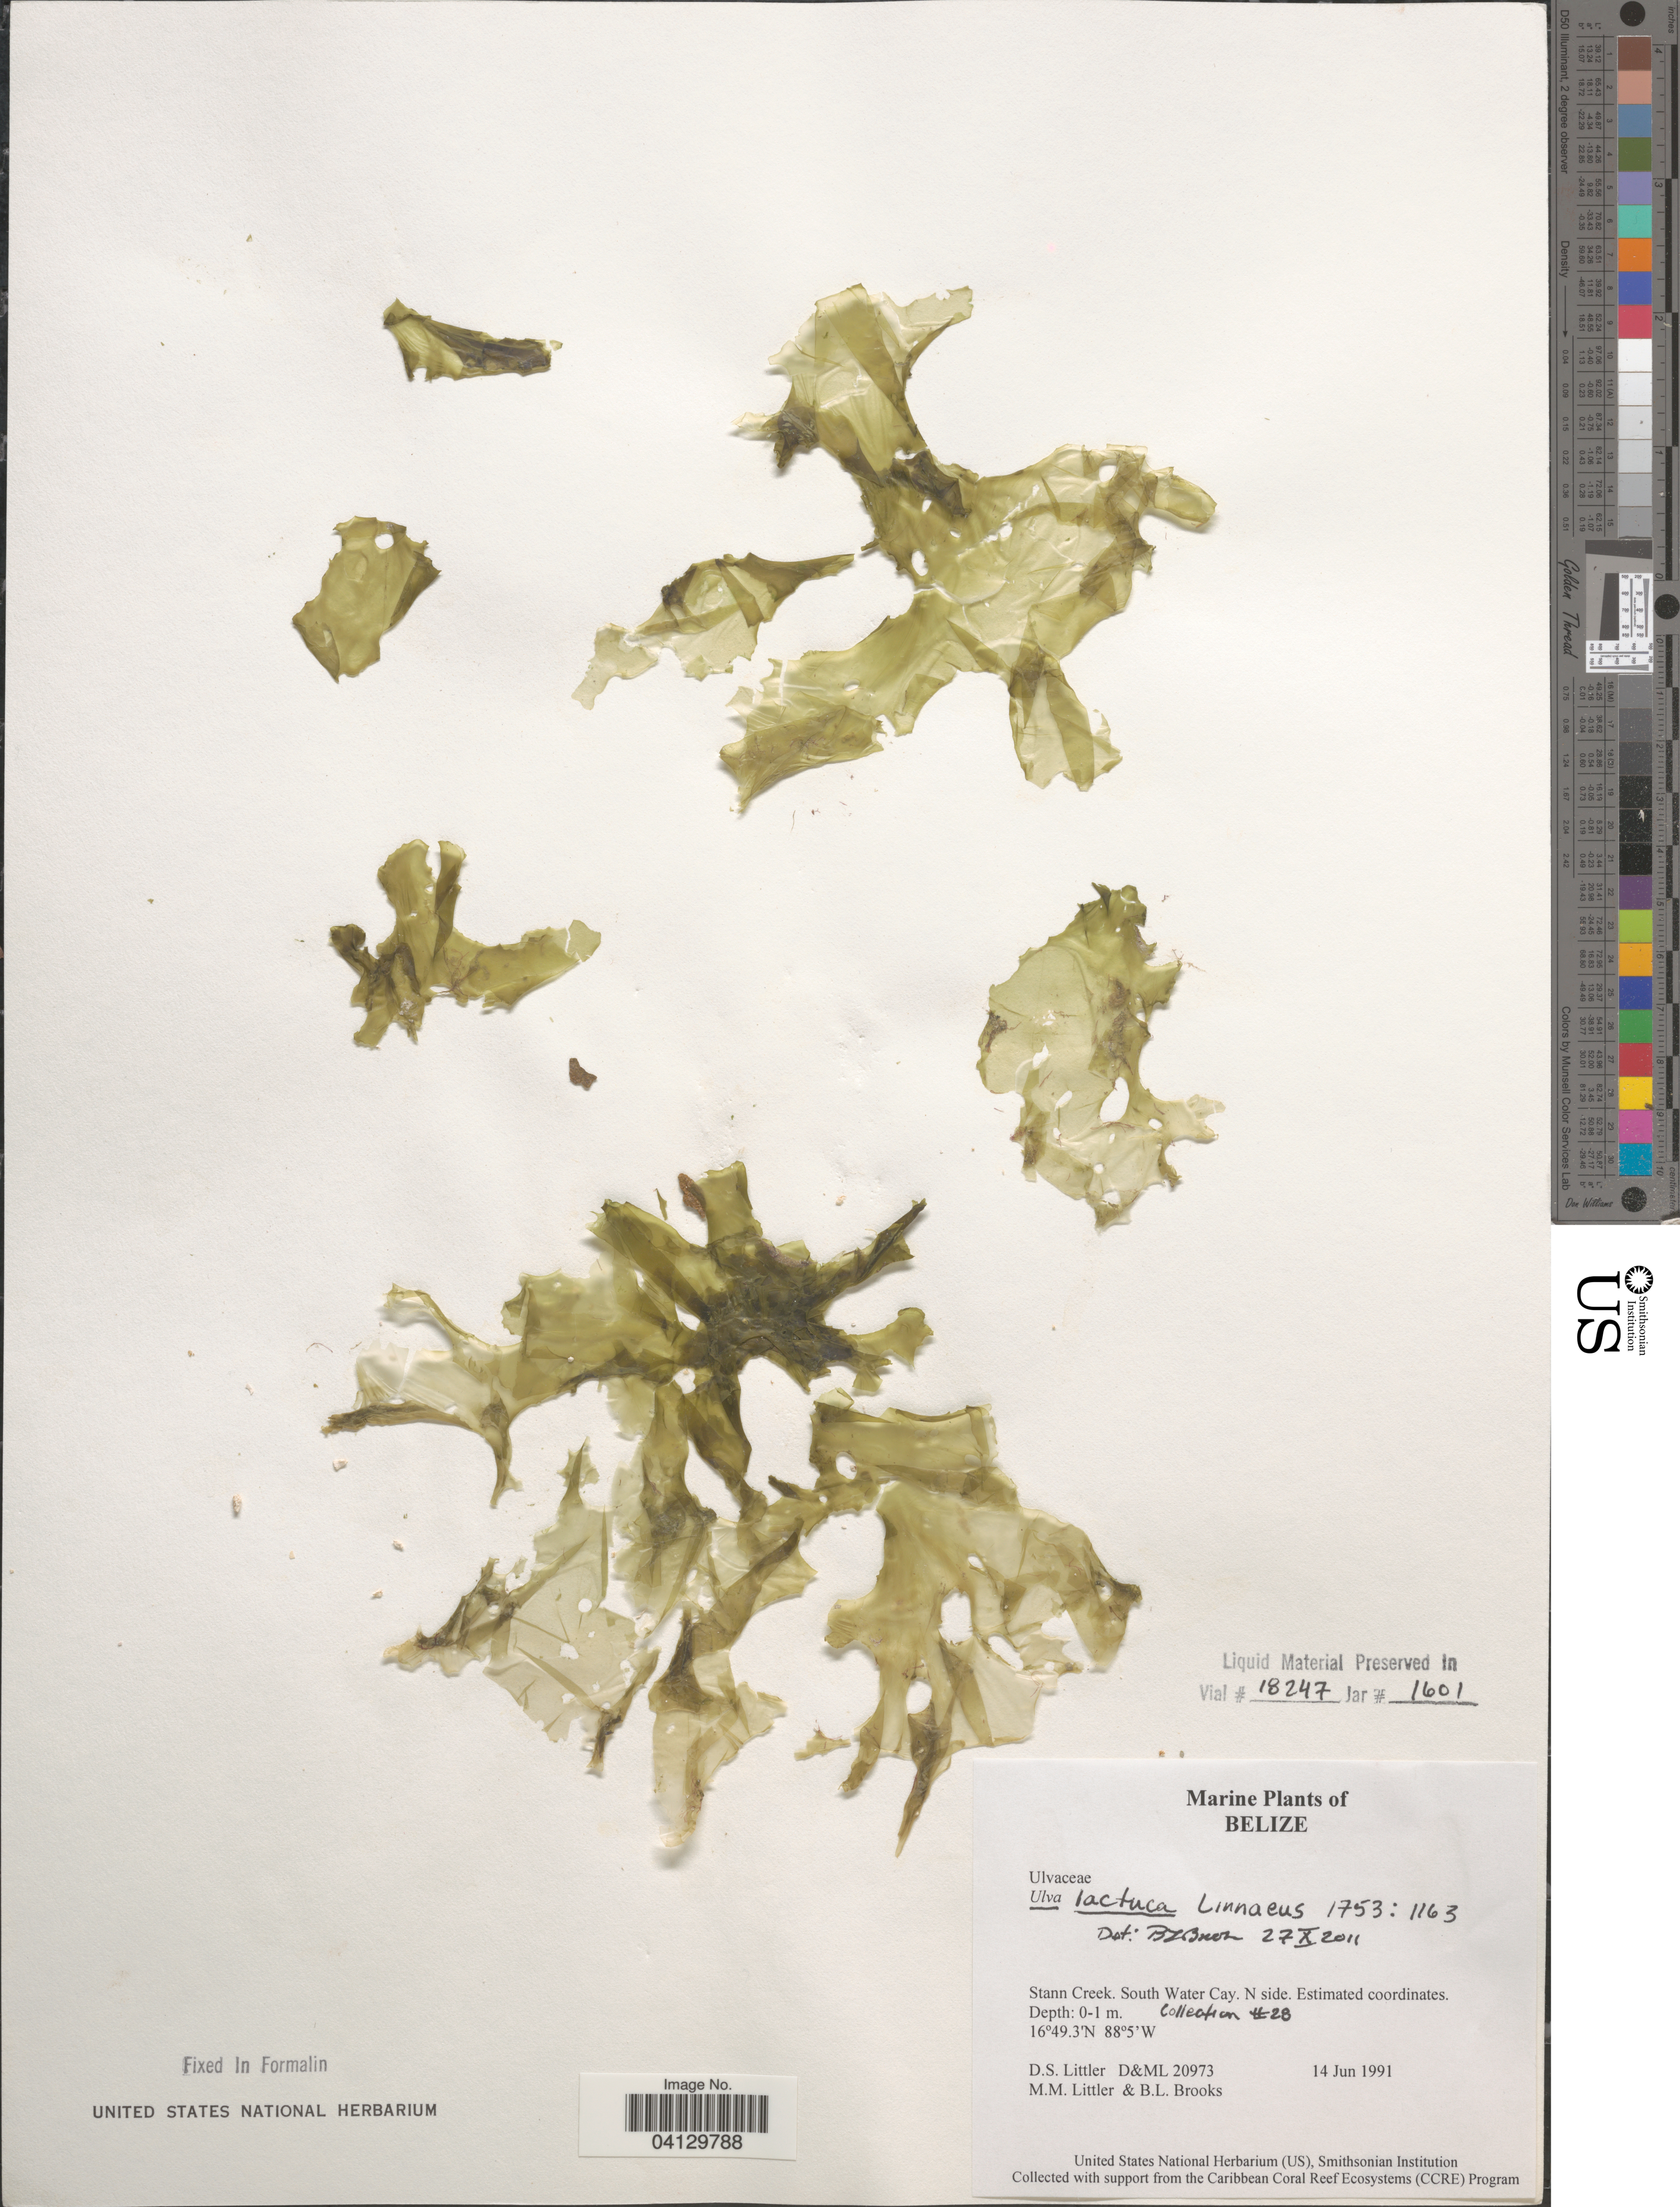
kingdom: Plantae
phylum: Chlorophyta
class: Ulvophyceae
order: Ulvales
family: Ulvaceae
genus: Ulva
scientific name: Ulva lactuca f. laciniata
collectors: D. S. Littler & B. Brooks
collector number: D&ML20973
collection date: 1991-06-14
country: Belize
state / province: Stann Creek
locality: South Water Cay. N side.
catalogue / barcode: US 329034